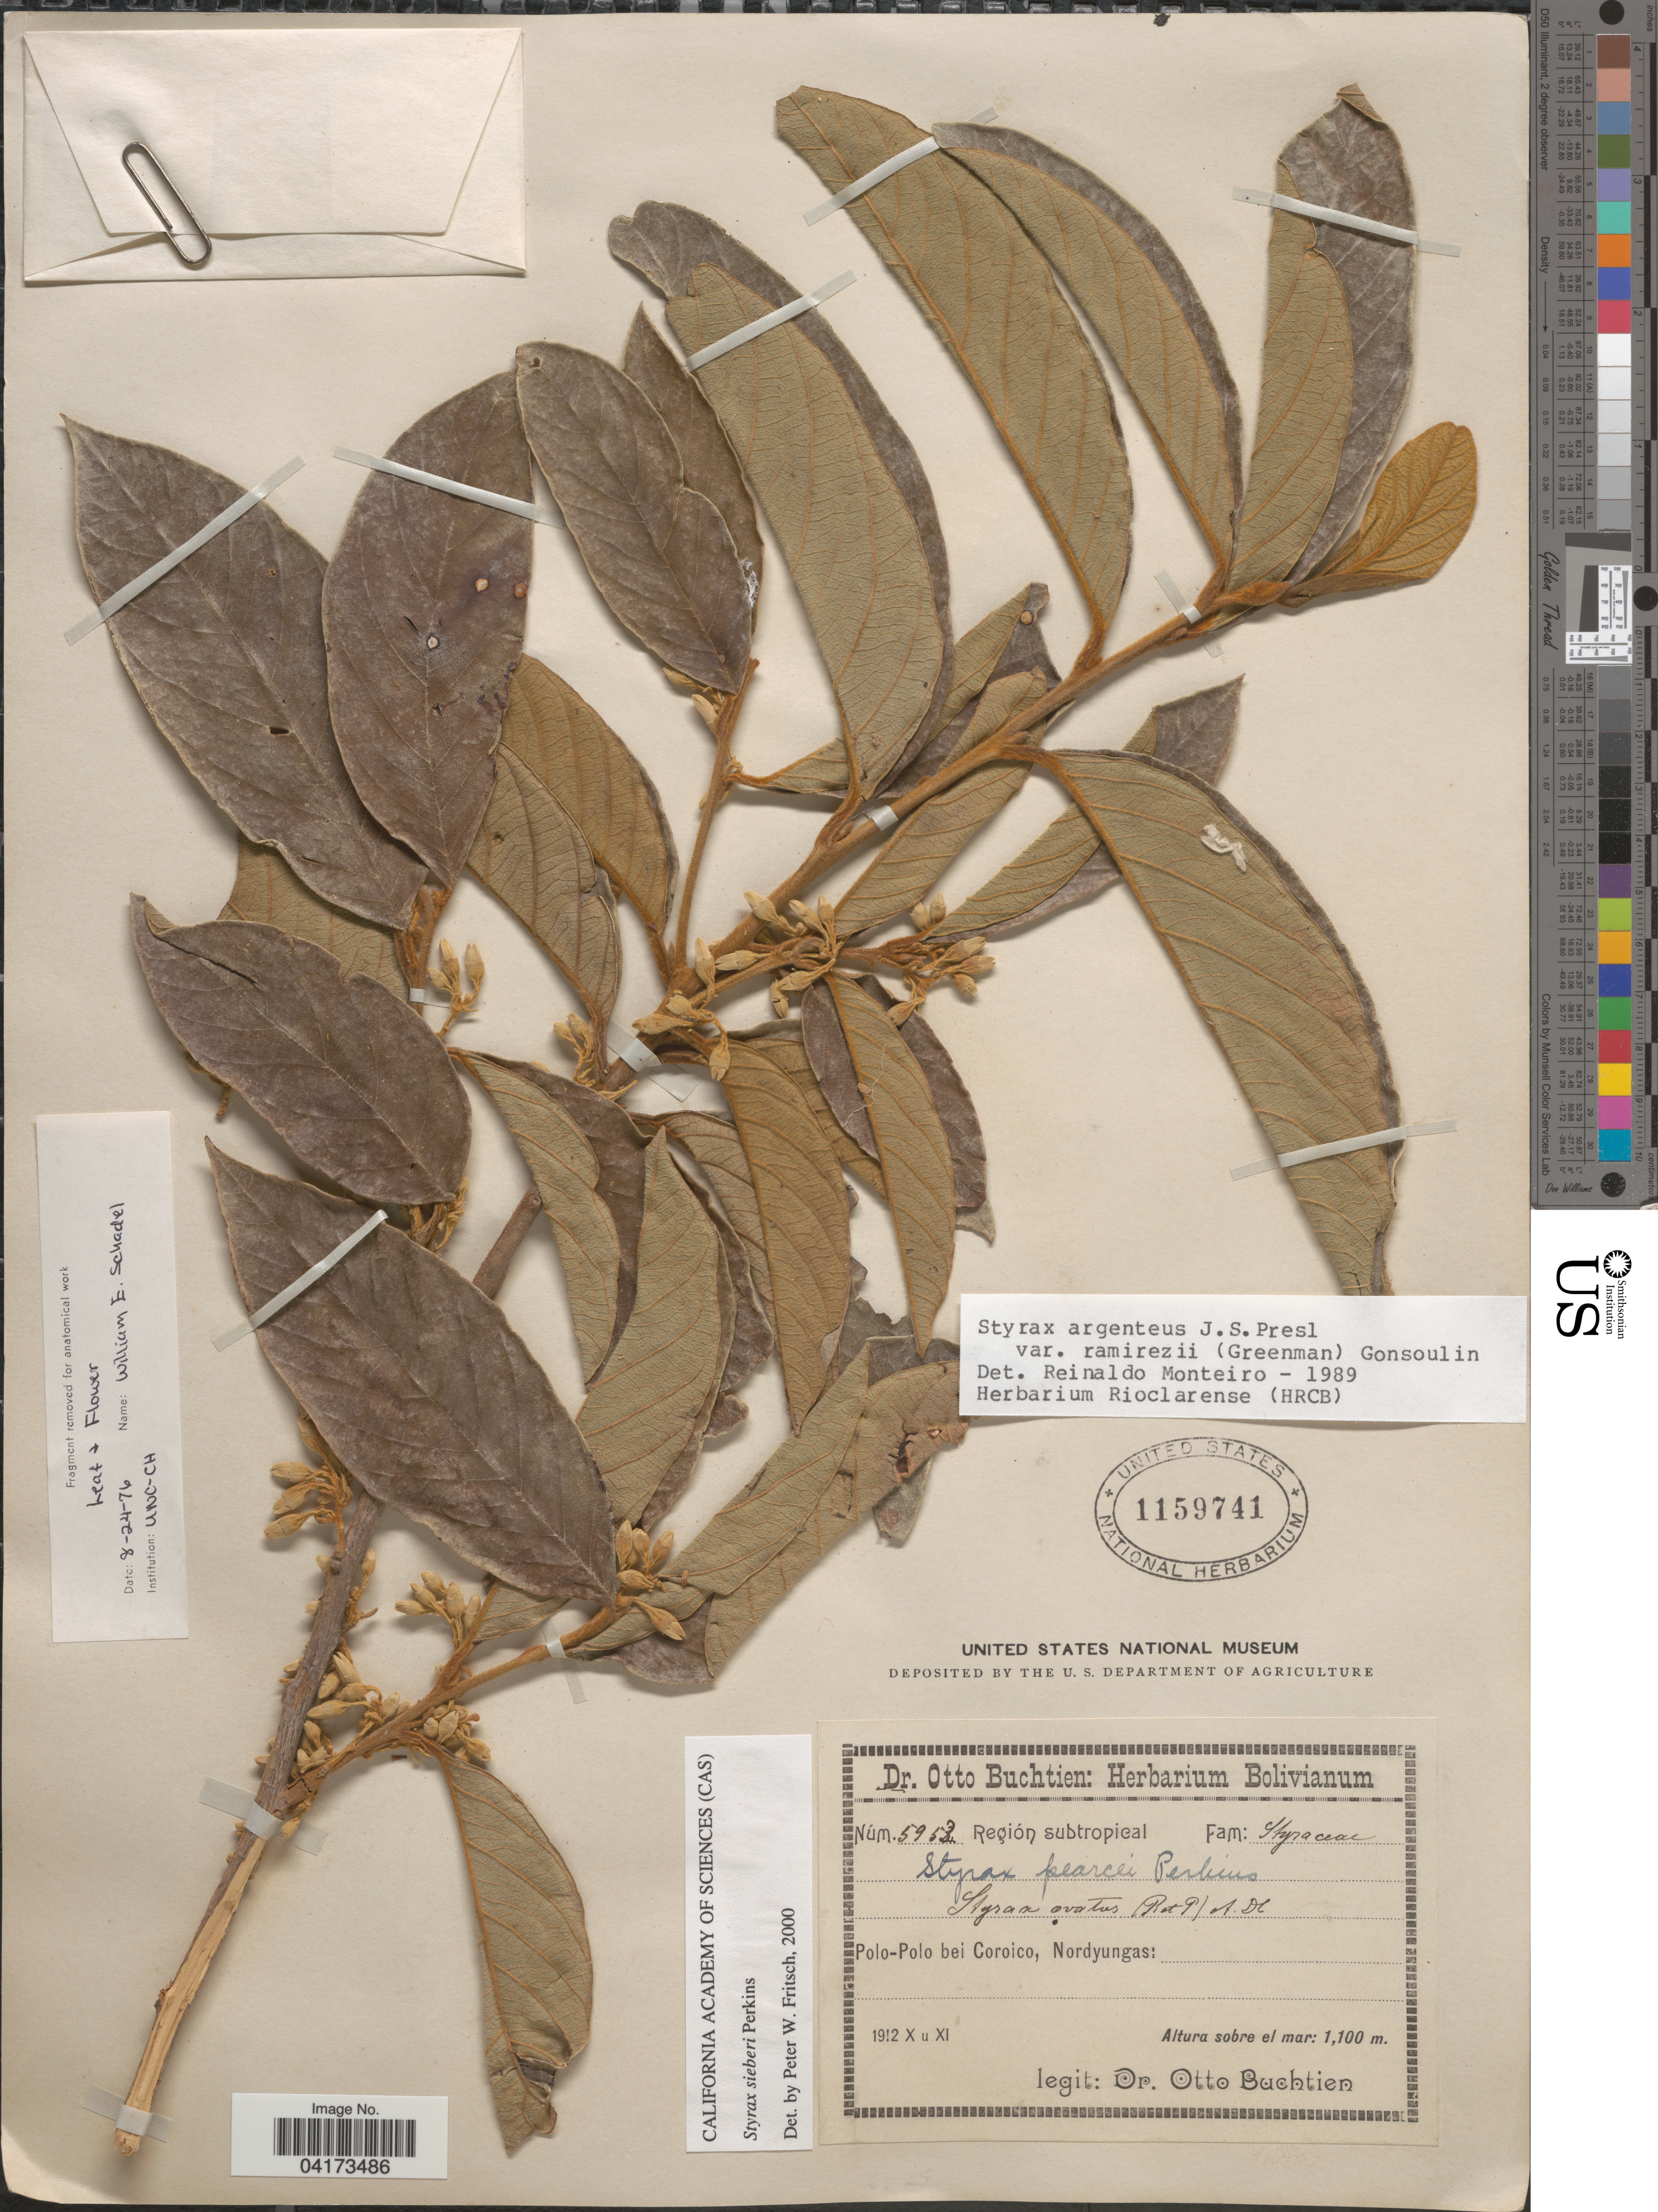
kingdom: Plantae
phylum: Tracheophyta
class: Magnoliopsida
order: Ericales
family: Styracaceae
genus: Styrax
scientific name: Styrax sieberi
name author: Perkins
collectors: O. Buchtien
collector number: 5953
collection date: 1912-10/1912-11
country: Bolivia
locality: Región subtropical. Polo-Polo bei Coroico, Nordyungas.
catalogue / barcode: US 1159741